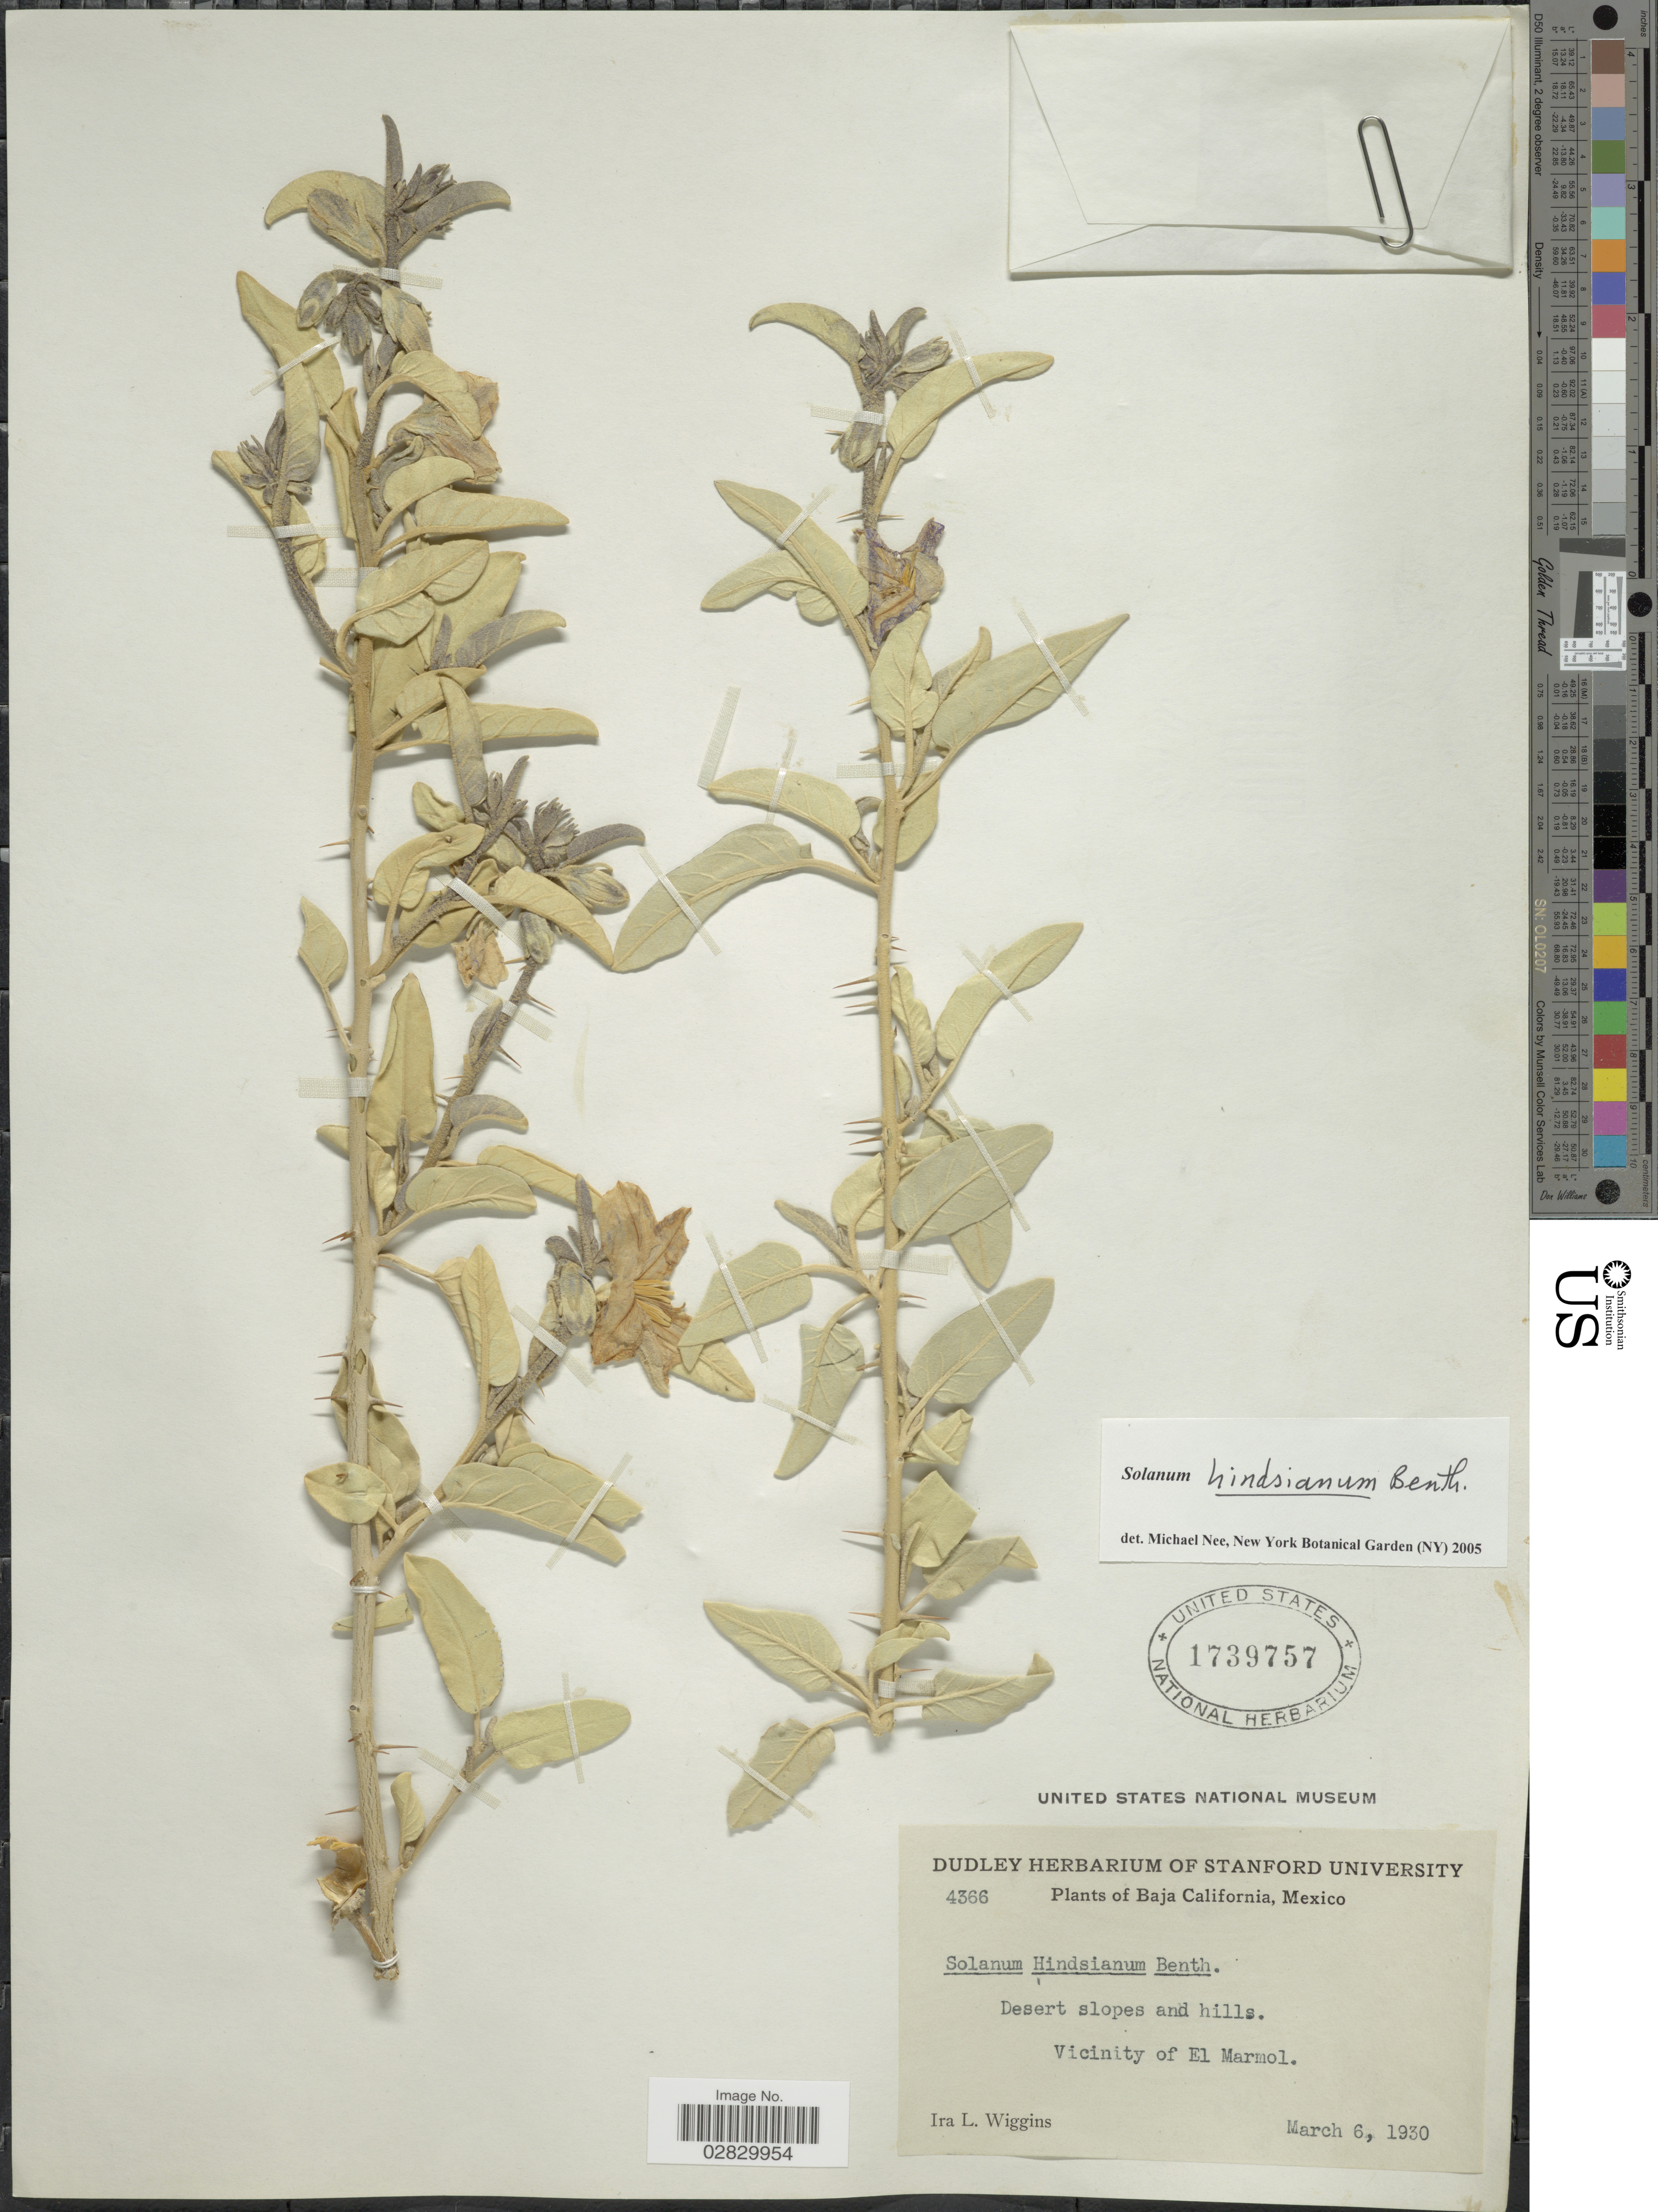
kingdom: Plantae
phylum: Tracheophyta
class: Magnoliopsida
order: Solanales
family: Solanaceae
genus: Solanum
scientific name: Solanum hindsianum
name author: Benth.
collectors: I. L. Wiggins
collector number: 4366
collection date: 1930-03-06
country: Mexico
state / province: Baja California Norte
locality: Vicinity of El Marmol.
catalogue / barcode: US 1739757